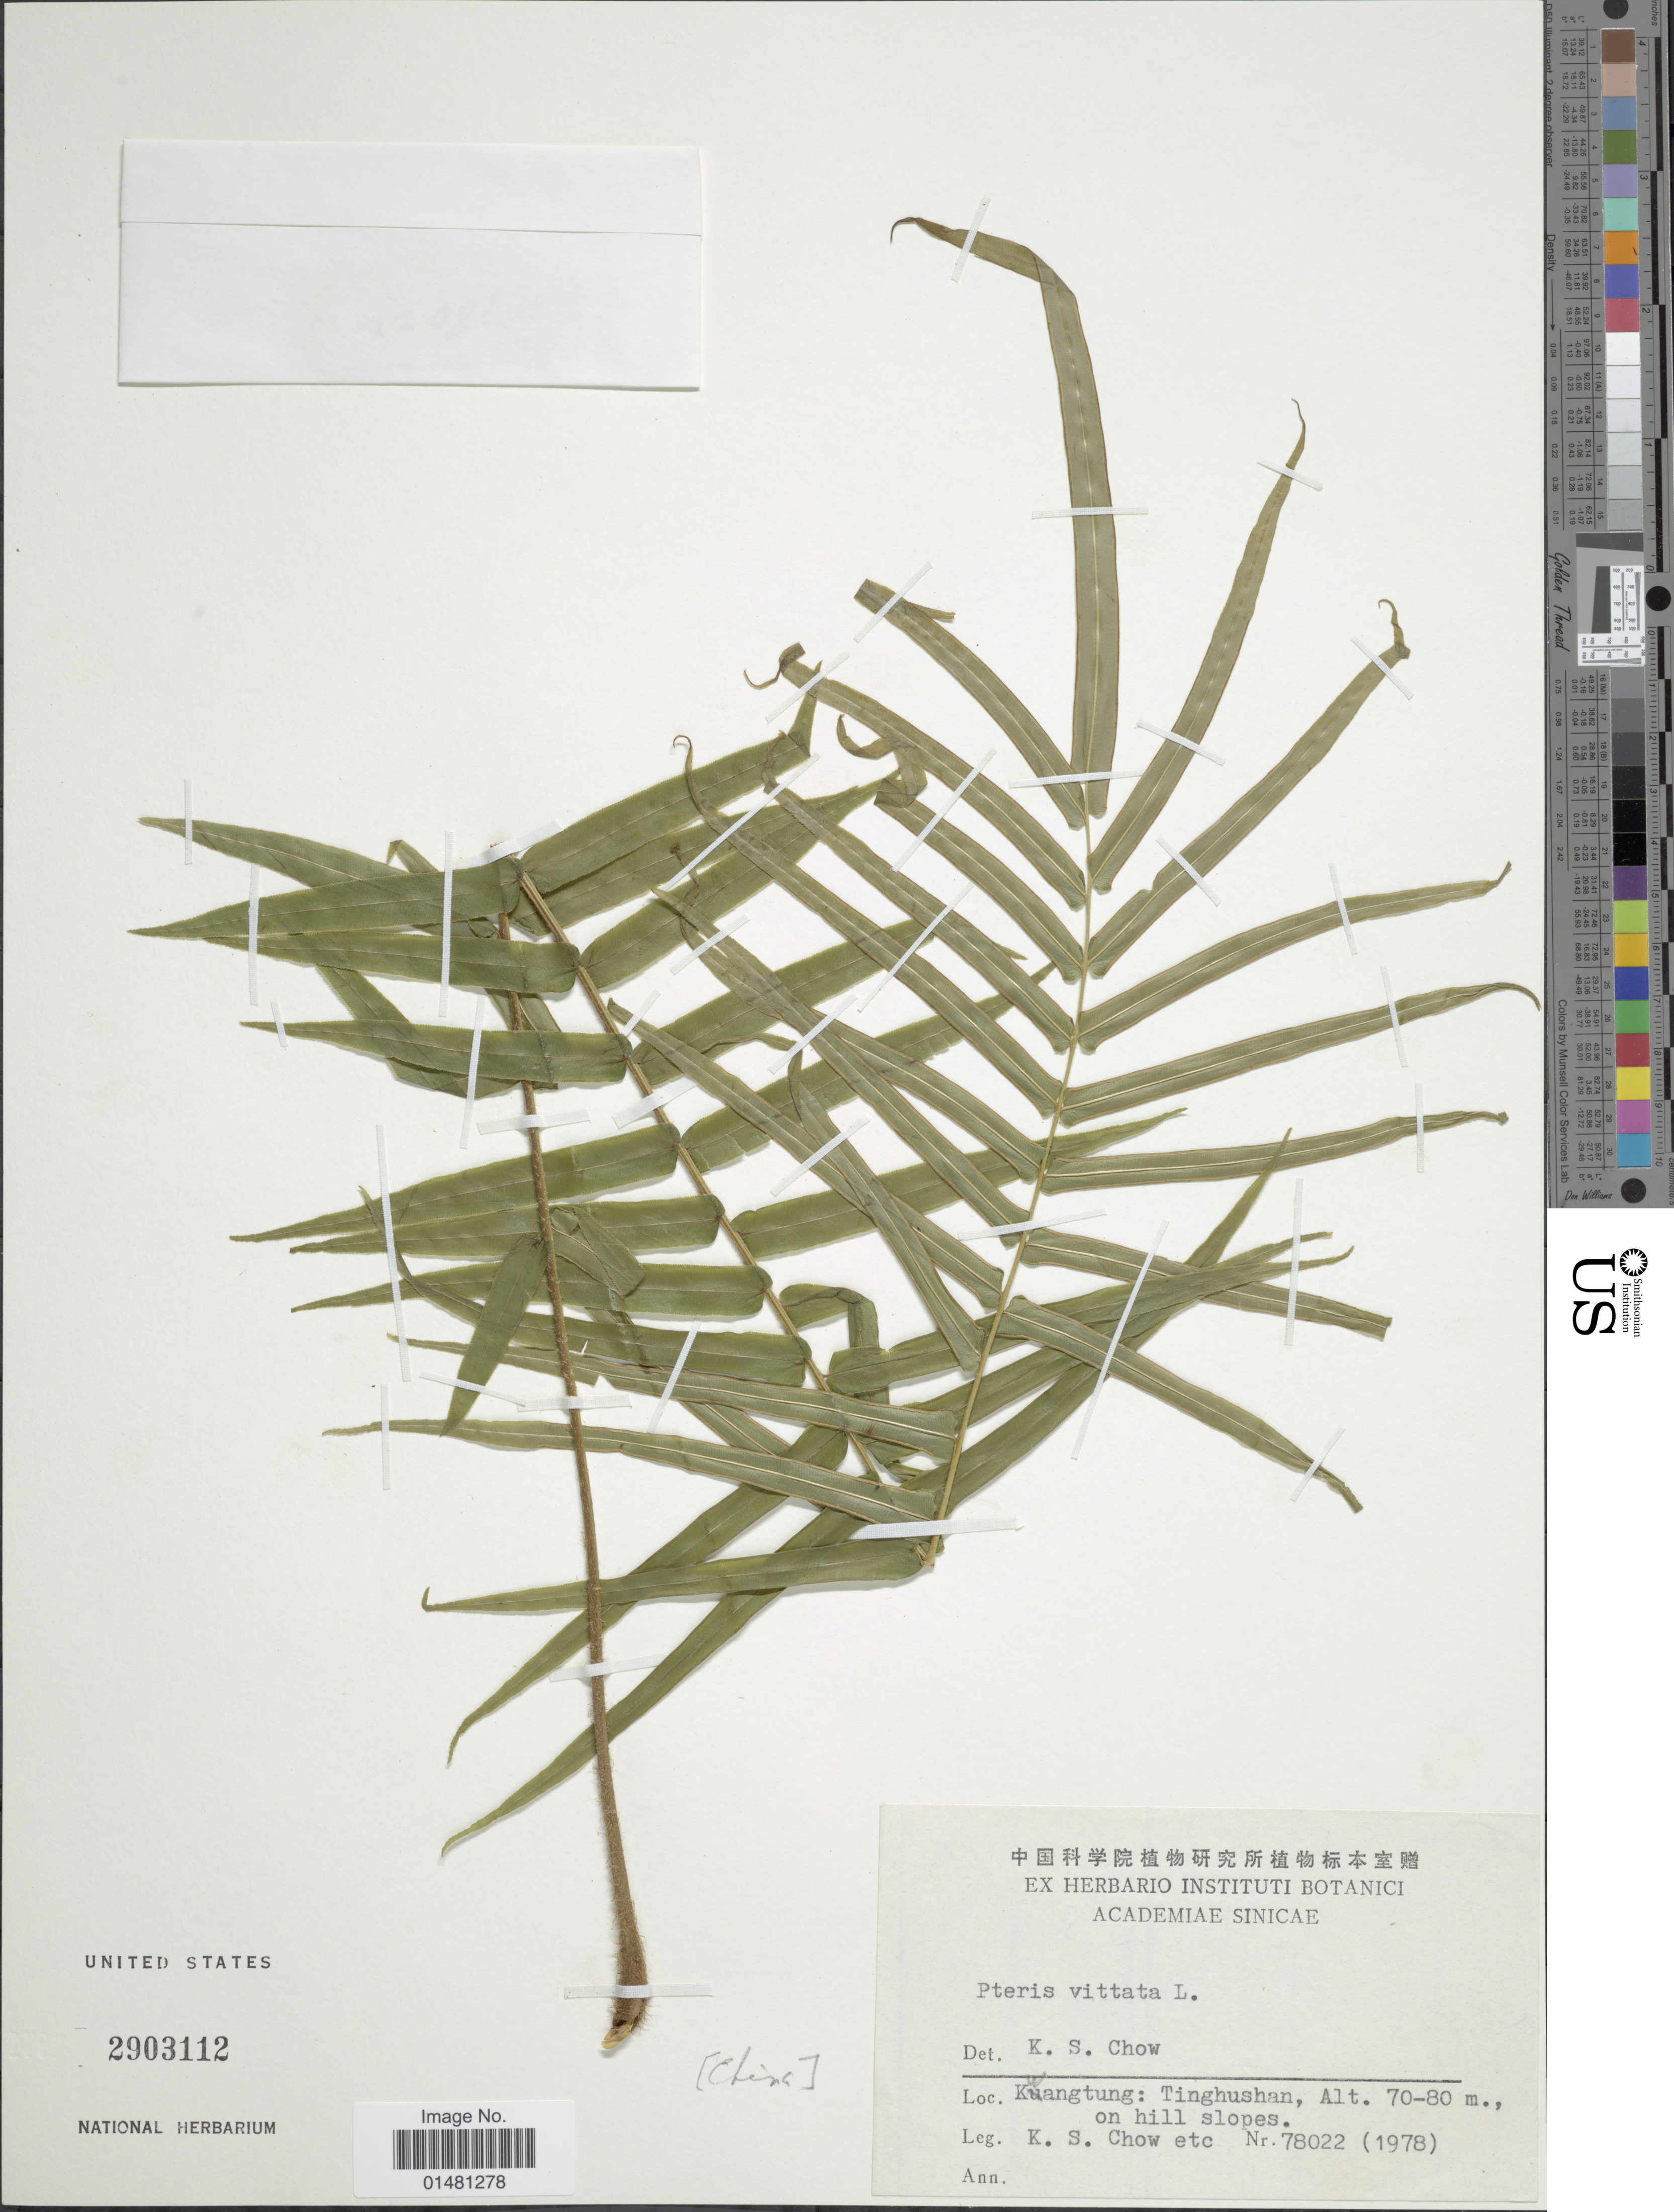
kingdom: Plantae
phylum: Tracheophyta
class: Polypodiopsida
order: Polypodiales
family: Pteridaceae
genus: Pteris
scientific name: Pteris vittata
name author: L.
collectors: K. S. Chow & et al.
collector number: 78022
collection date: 1978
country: China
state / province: Guangdong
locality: Kwangtung: Tinghushan, on hill slopes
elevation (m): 70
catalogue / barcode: US 2903112